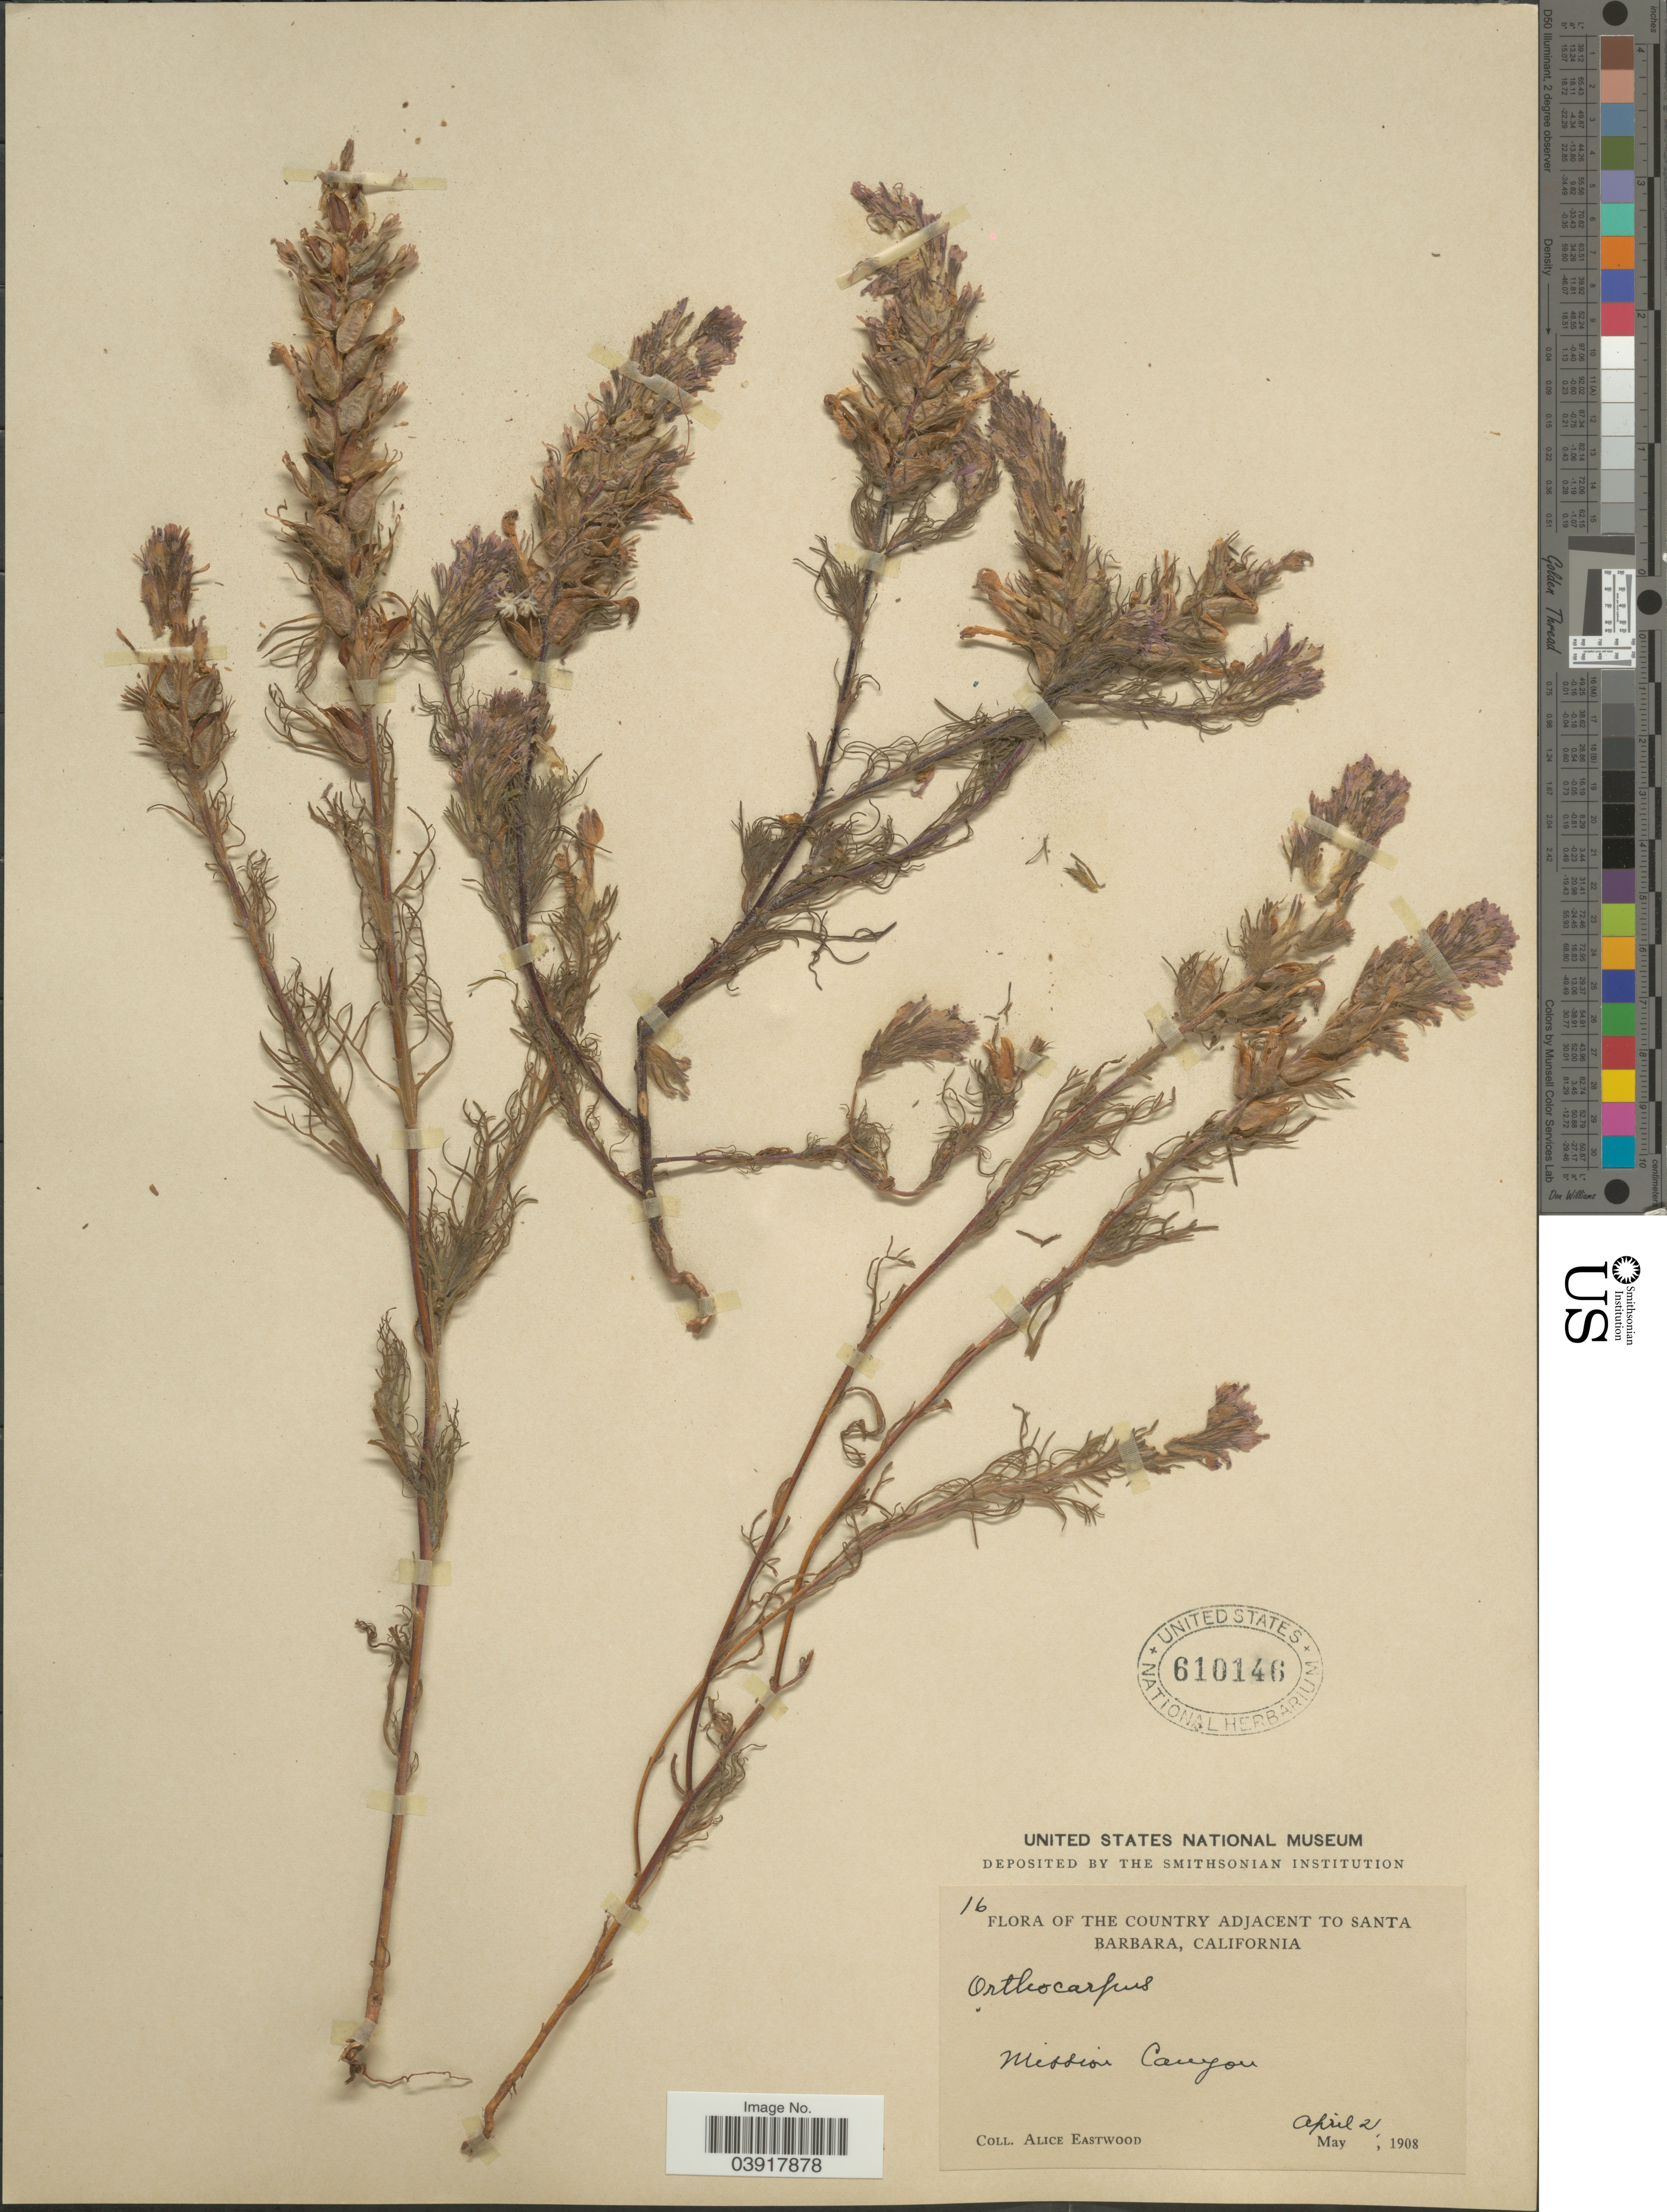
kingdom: Plantae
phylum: Tracheophyta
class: Magnoliopsida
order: Lamiales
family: Orobanchaceae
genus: Orthocarpus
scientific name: Orthocarpus purpurascens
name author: Benth.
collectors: A. Eastwood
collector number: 16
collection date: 1908-04-21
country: United States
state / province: California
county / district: Santa Barbara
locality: Country adjacent to Santa Barbara. Mission Canyon.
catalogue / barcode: US 610146